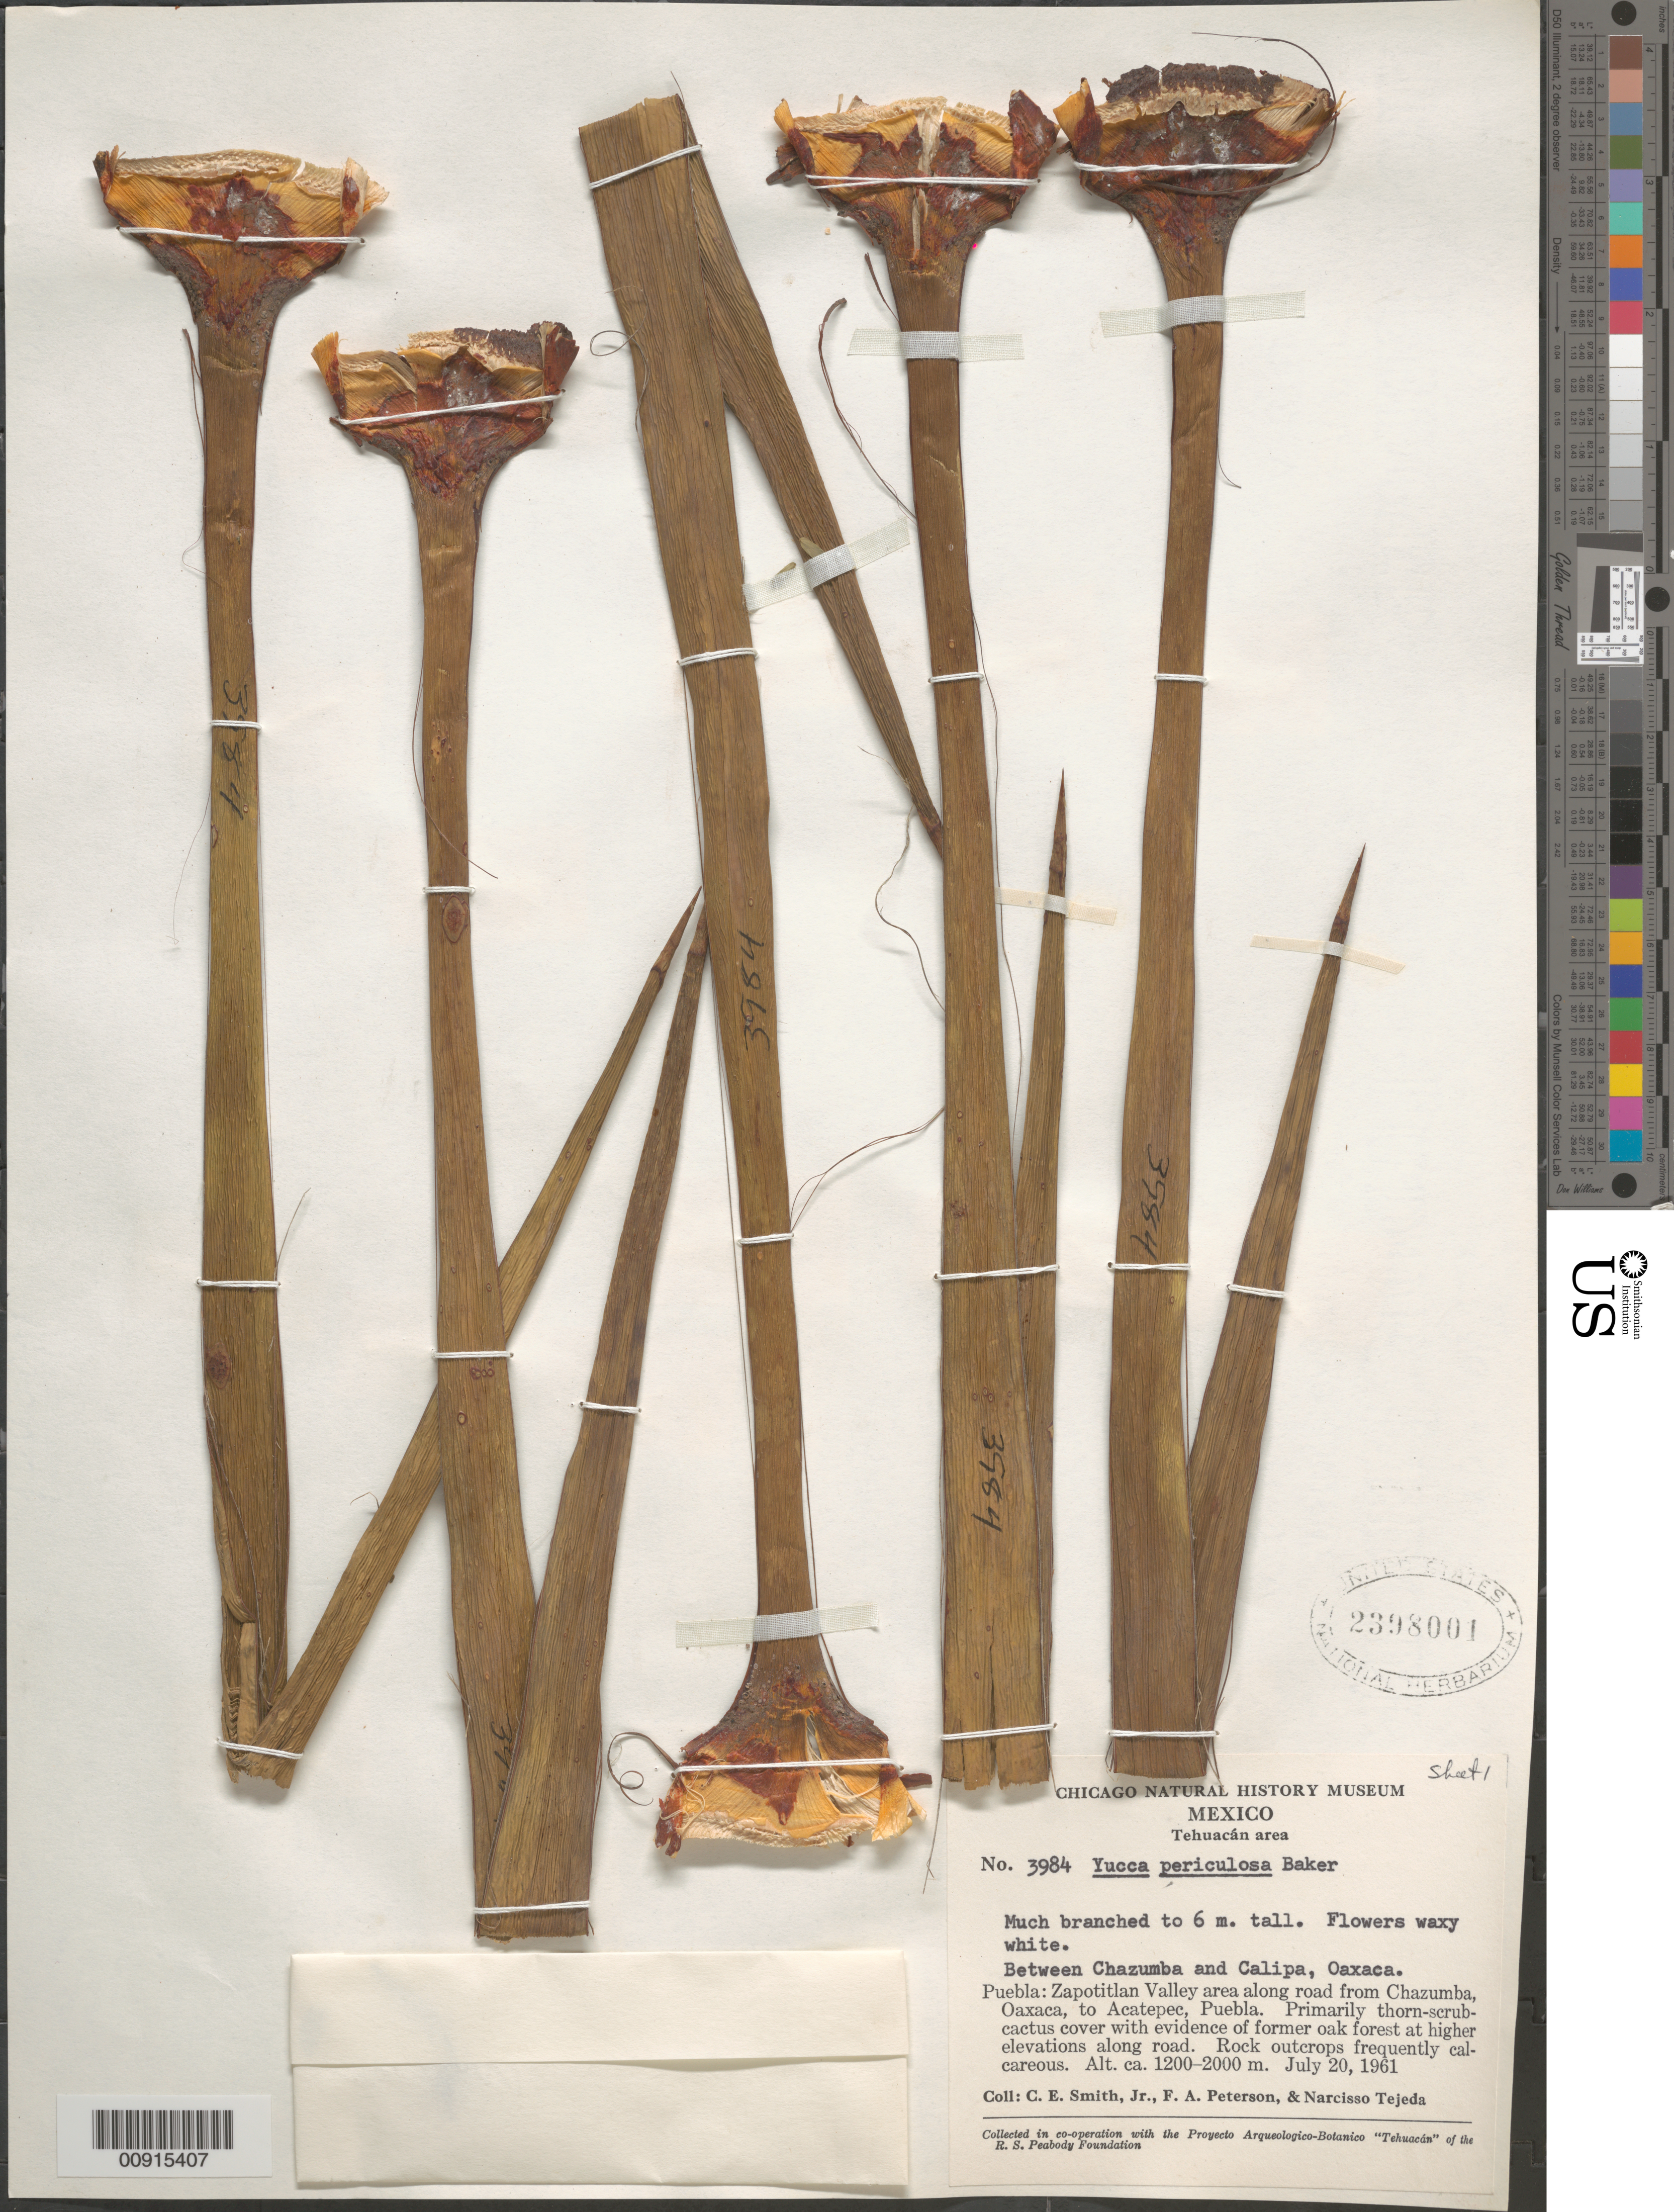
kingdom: Plantae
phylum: Tracheophyta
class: Liliopsida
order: Asparagales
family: Asparagaceae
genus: Yucca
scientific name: Yucca periculosa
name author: Baker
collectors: C. E. Smith Jr., F. A. Peterson & N. Tejeda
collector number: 3984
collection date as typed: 20 Jul 1961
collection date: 1961-07-20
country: Mexico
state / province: Oaxaca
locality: Between Chazumba and Calipa, Oaxaca. Zapotitlan Valley area along road from Chazumba, Oaxaca to Acatepec, Puebla.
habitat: Primarily thorn-scrub-cactus cover w/evidence of former oak forest at higher elevations along road. Rock outcrops ..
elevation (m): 2000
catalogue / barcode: US 2398001